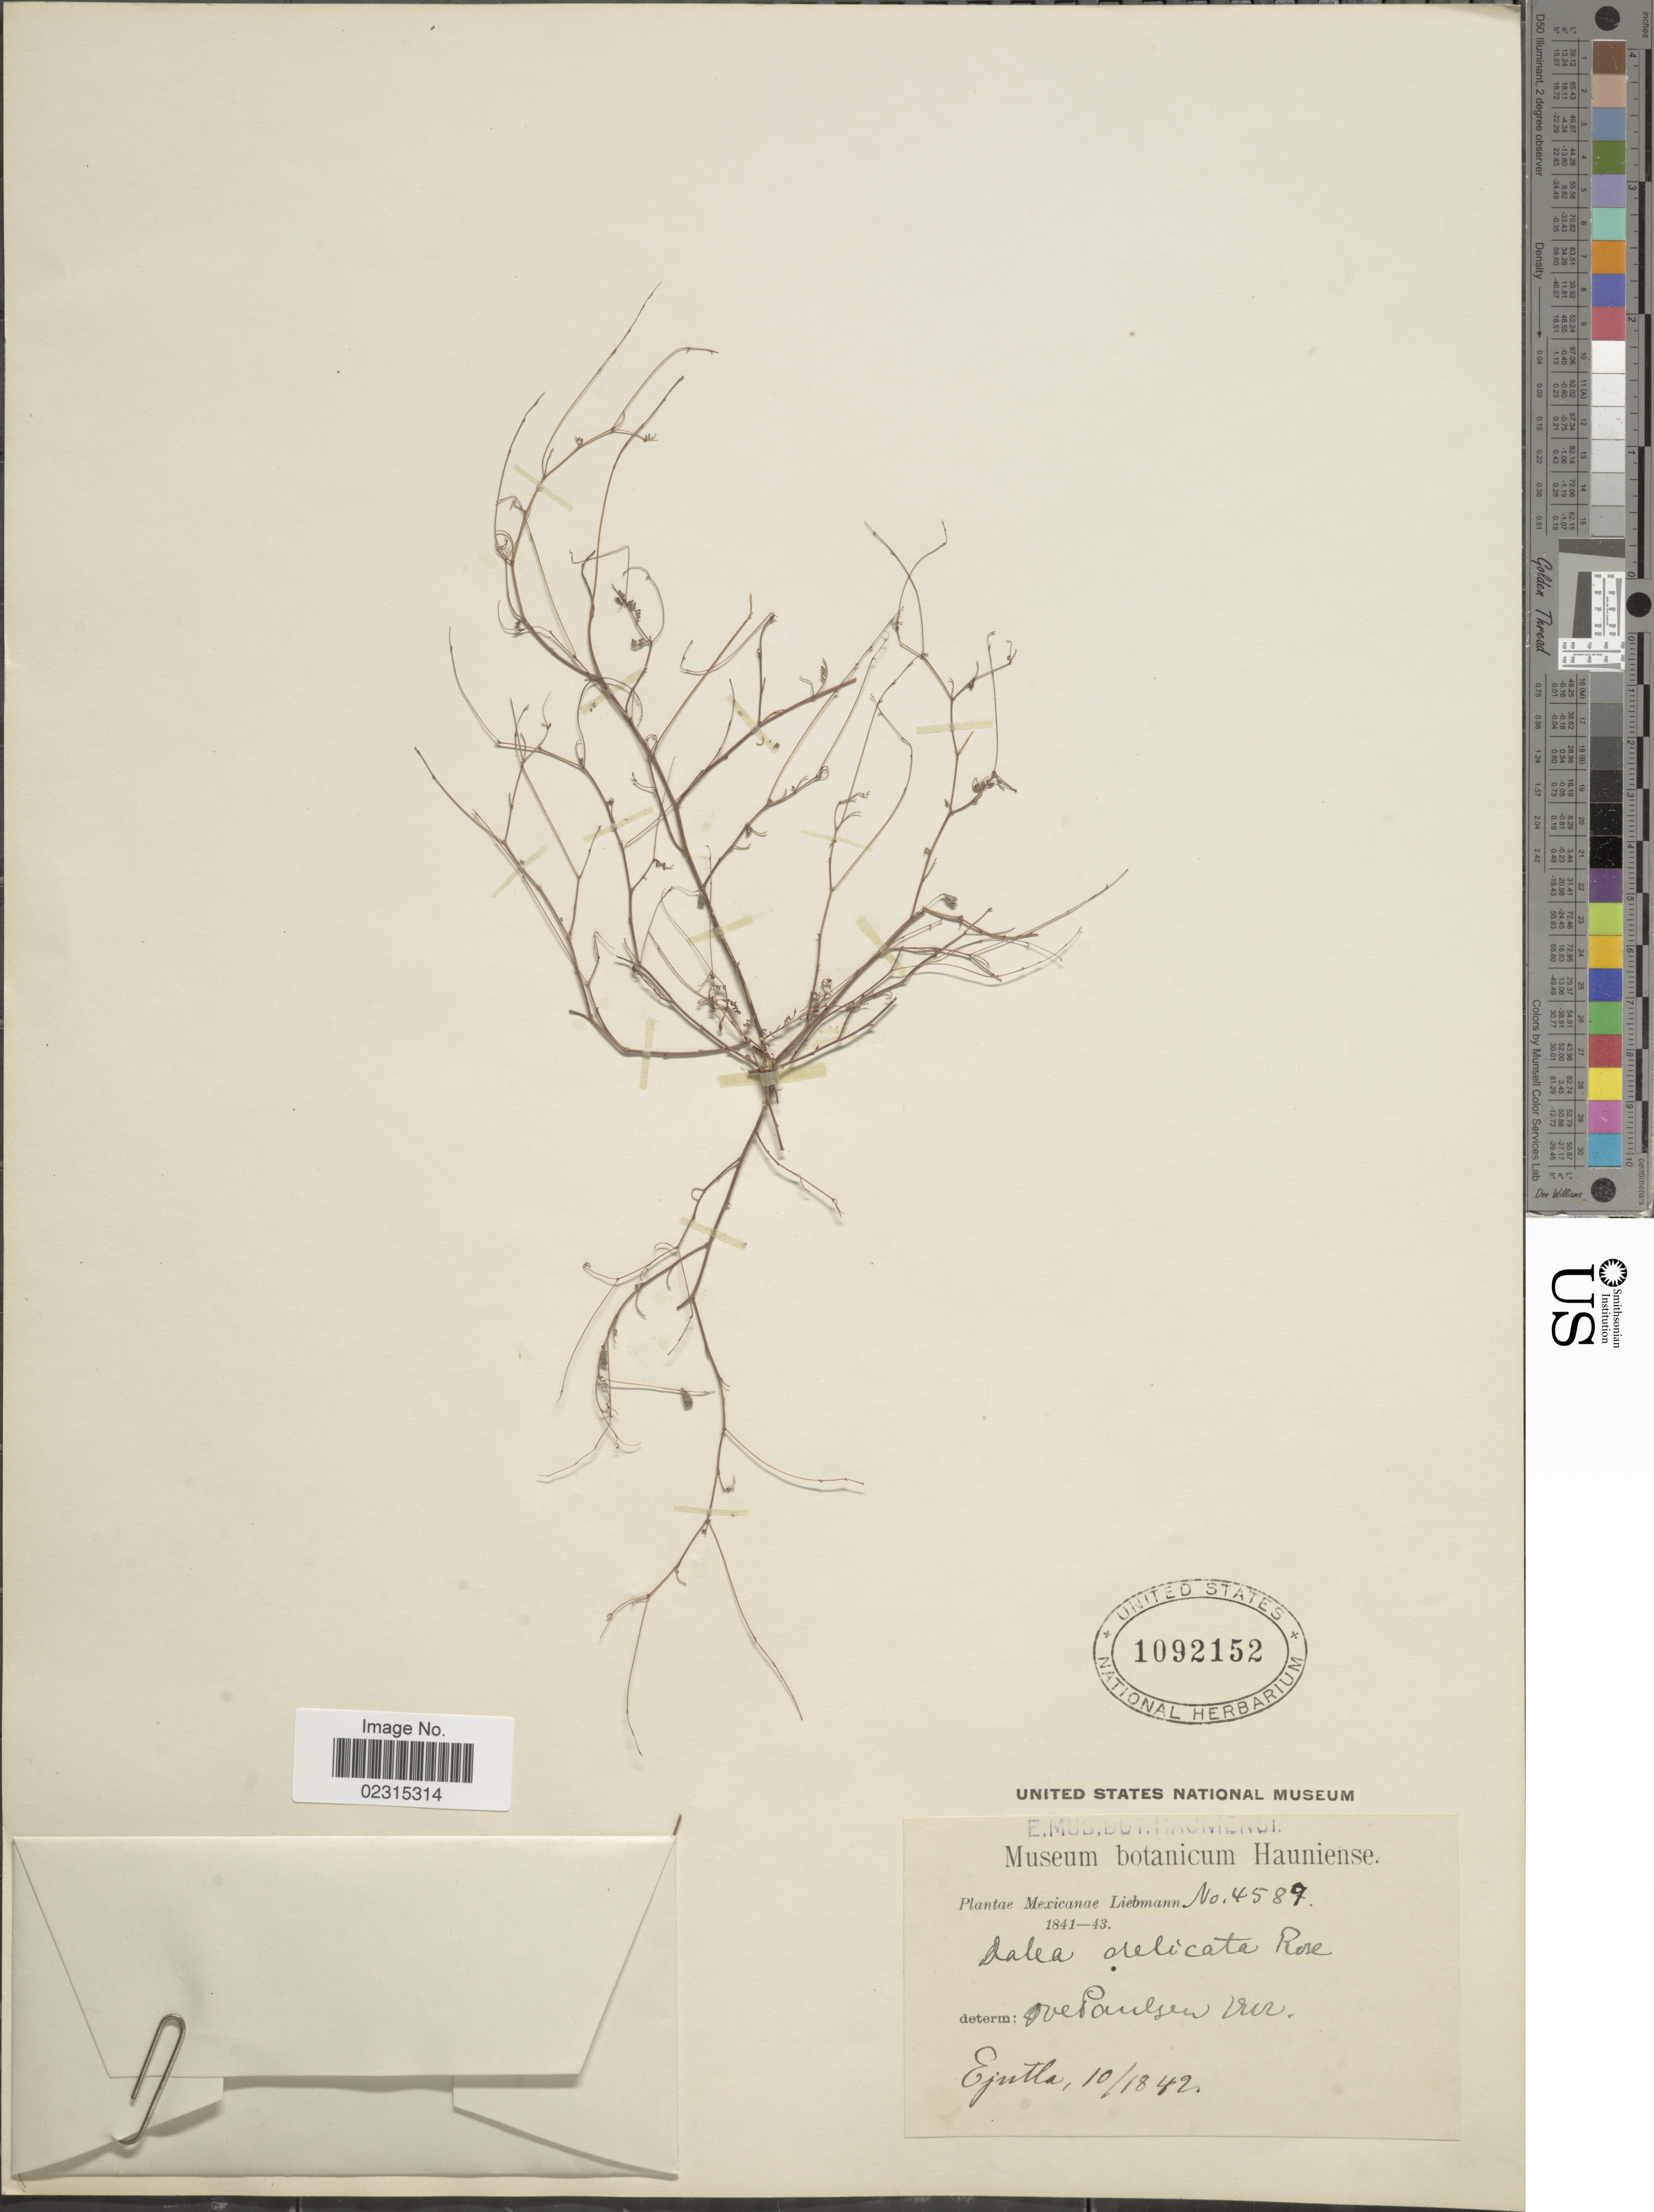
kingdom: Plantae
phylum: Tracheophyta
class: Magnoliopsida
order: Fabales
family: Fabaceae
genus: Marina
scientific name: Marina gracilis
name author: Liebm.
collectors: Liebmann, --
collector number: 4589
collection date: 1842-10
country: Mexico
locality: Ejutla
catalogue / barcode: US 1092152